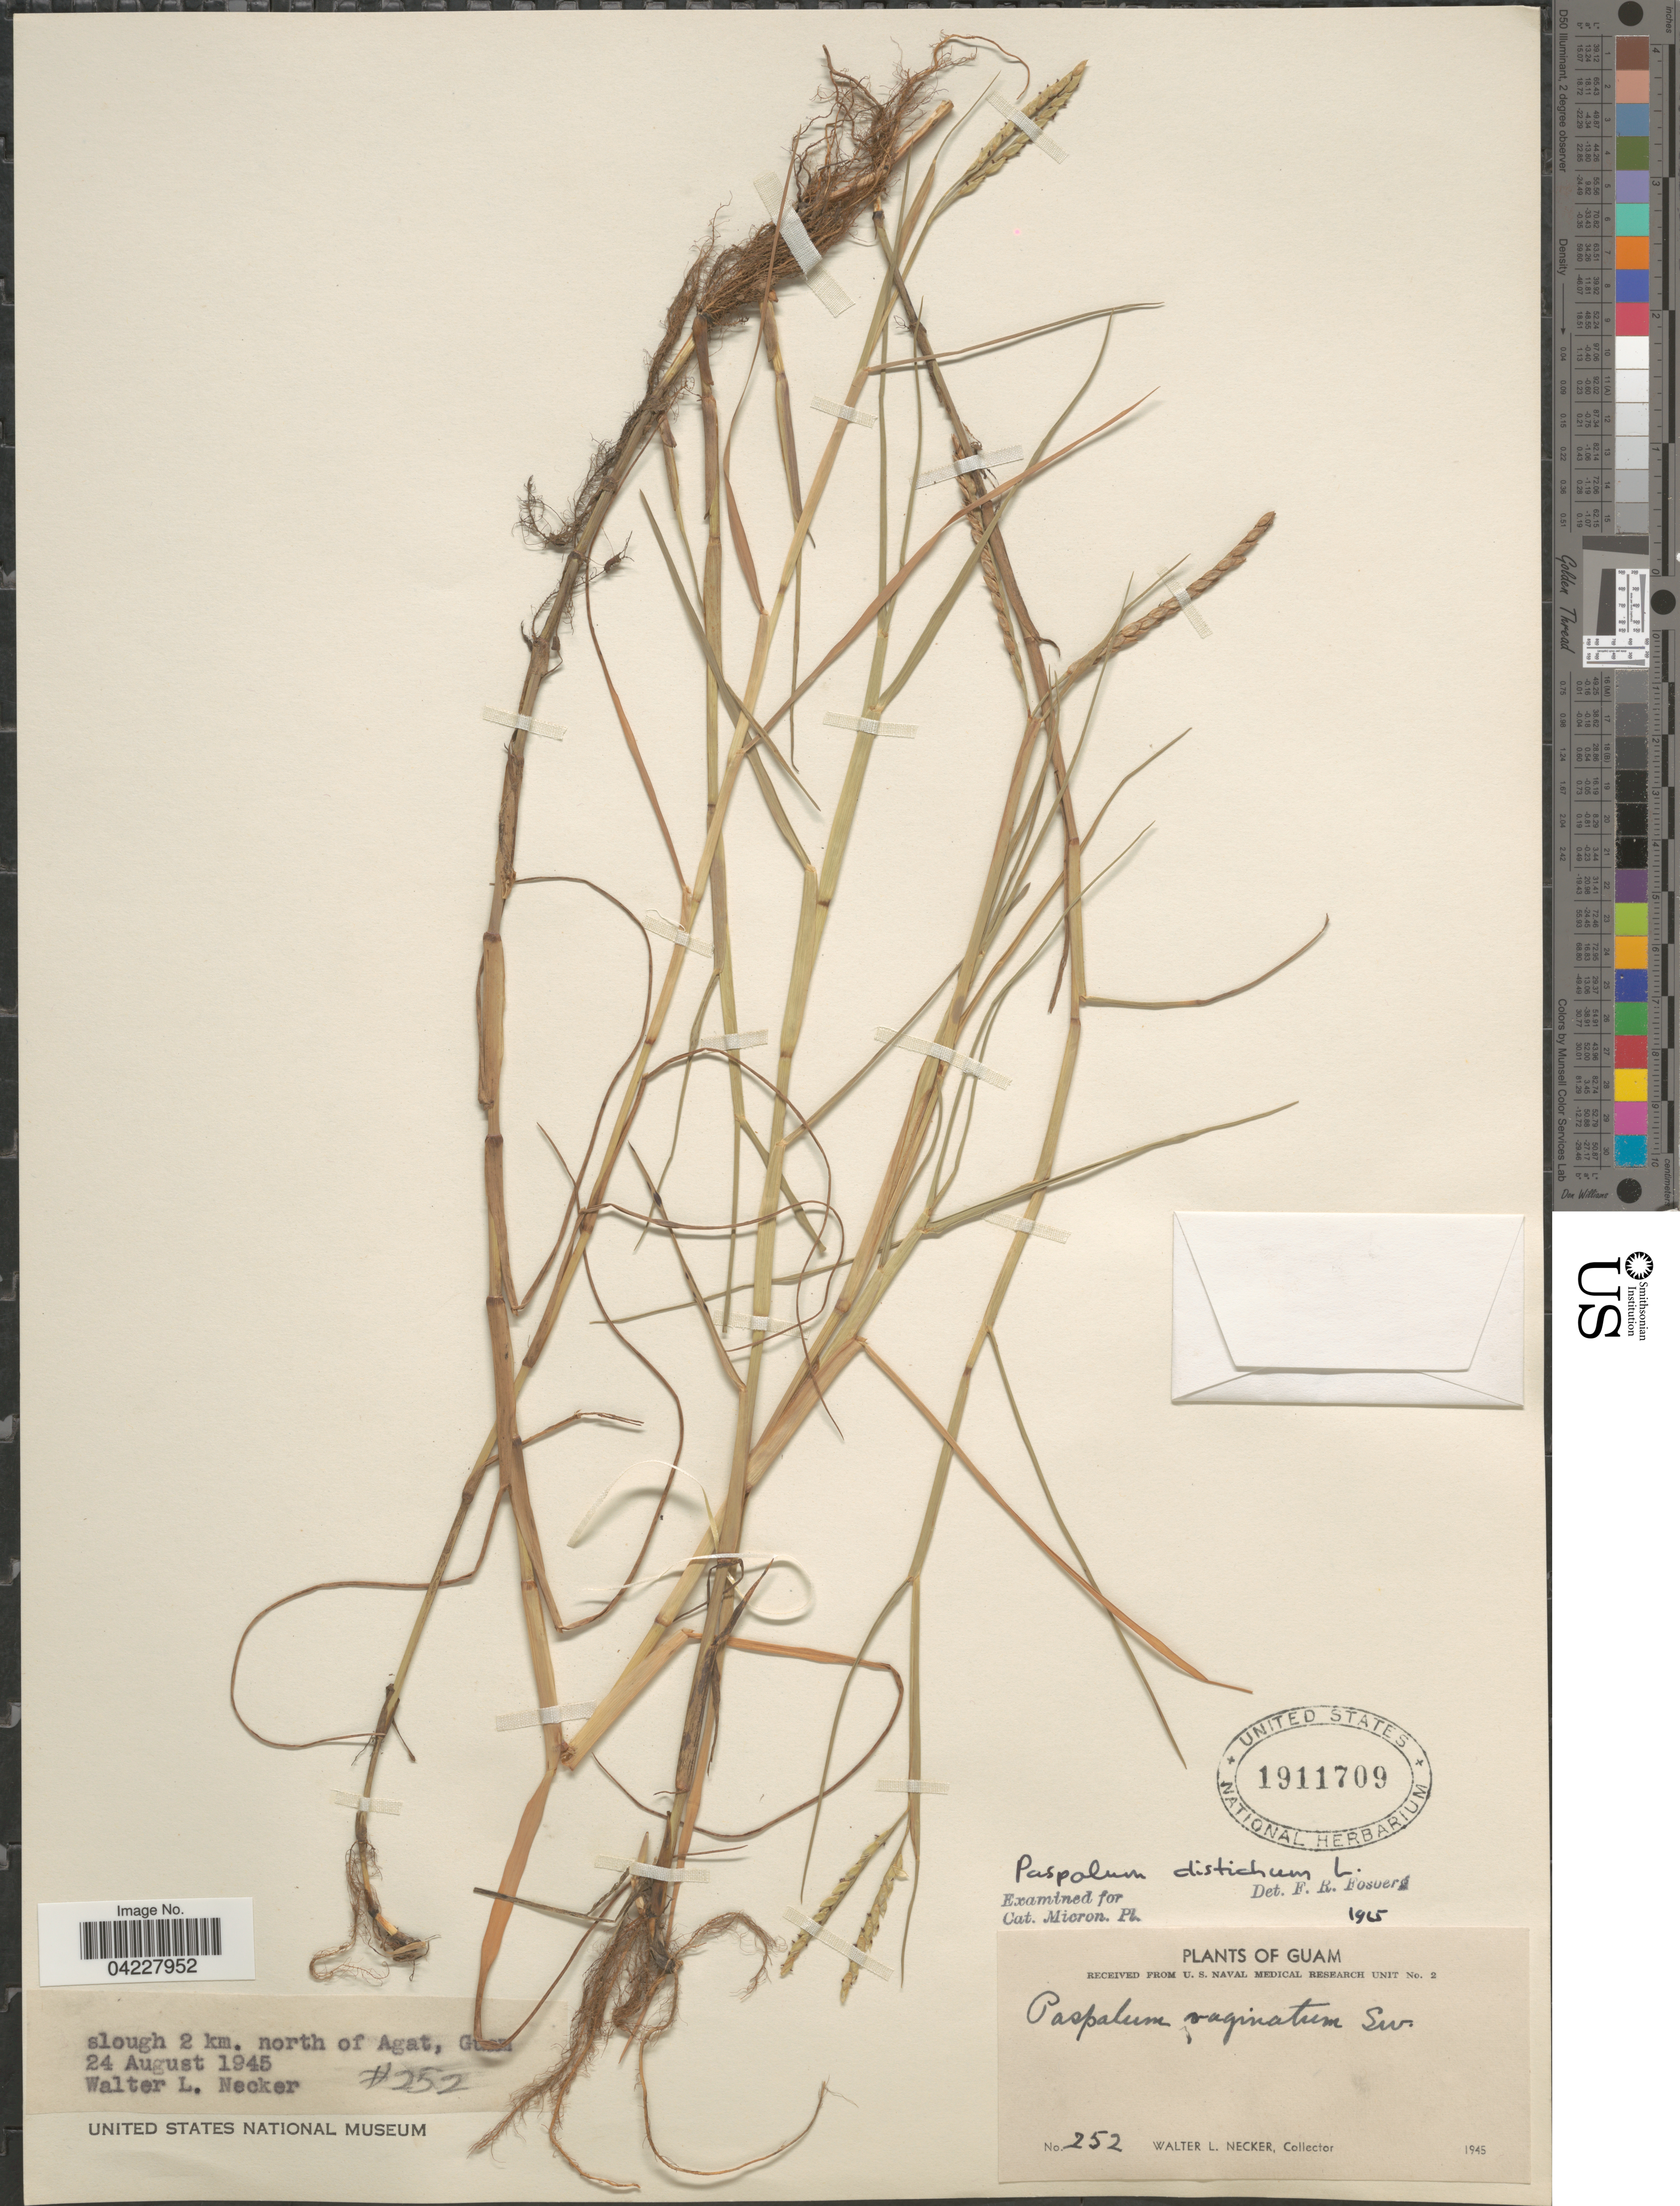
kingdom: Plantae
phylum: Tracheophyta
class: Liliopsida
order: Poales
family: Poaceae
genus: Paspalum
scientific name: Paspalum distichum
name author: L.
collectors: W. L. Necker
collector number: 252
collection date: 1945-08-24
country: Guam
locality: Slough 2 km. north of Agat.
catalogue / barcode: US 1911709